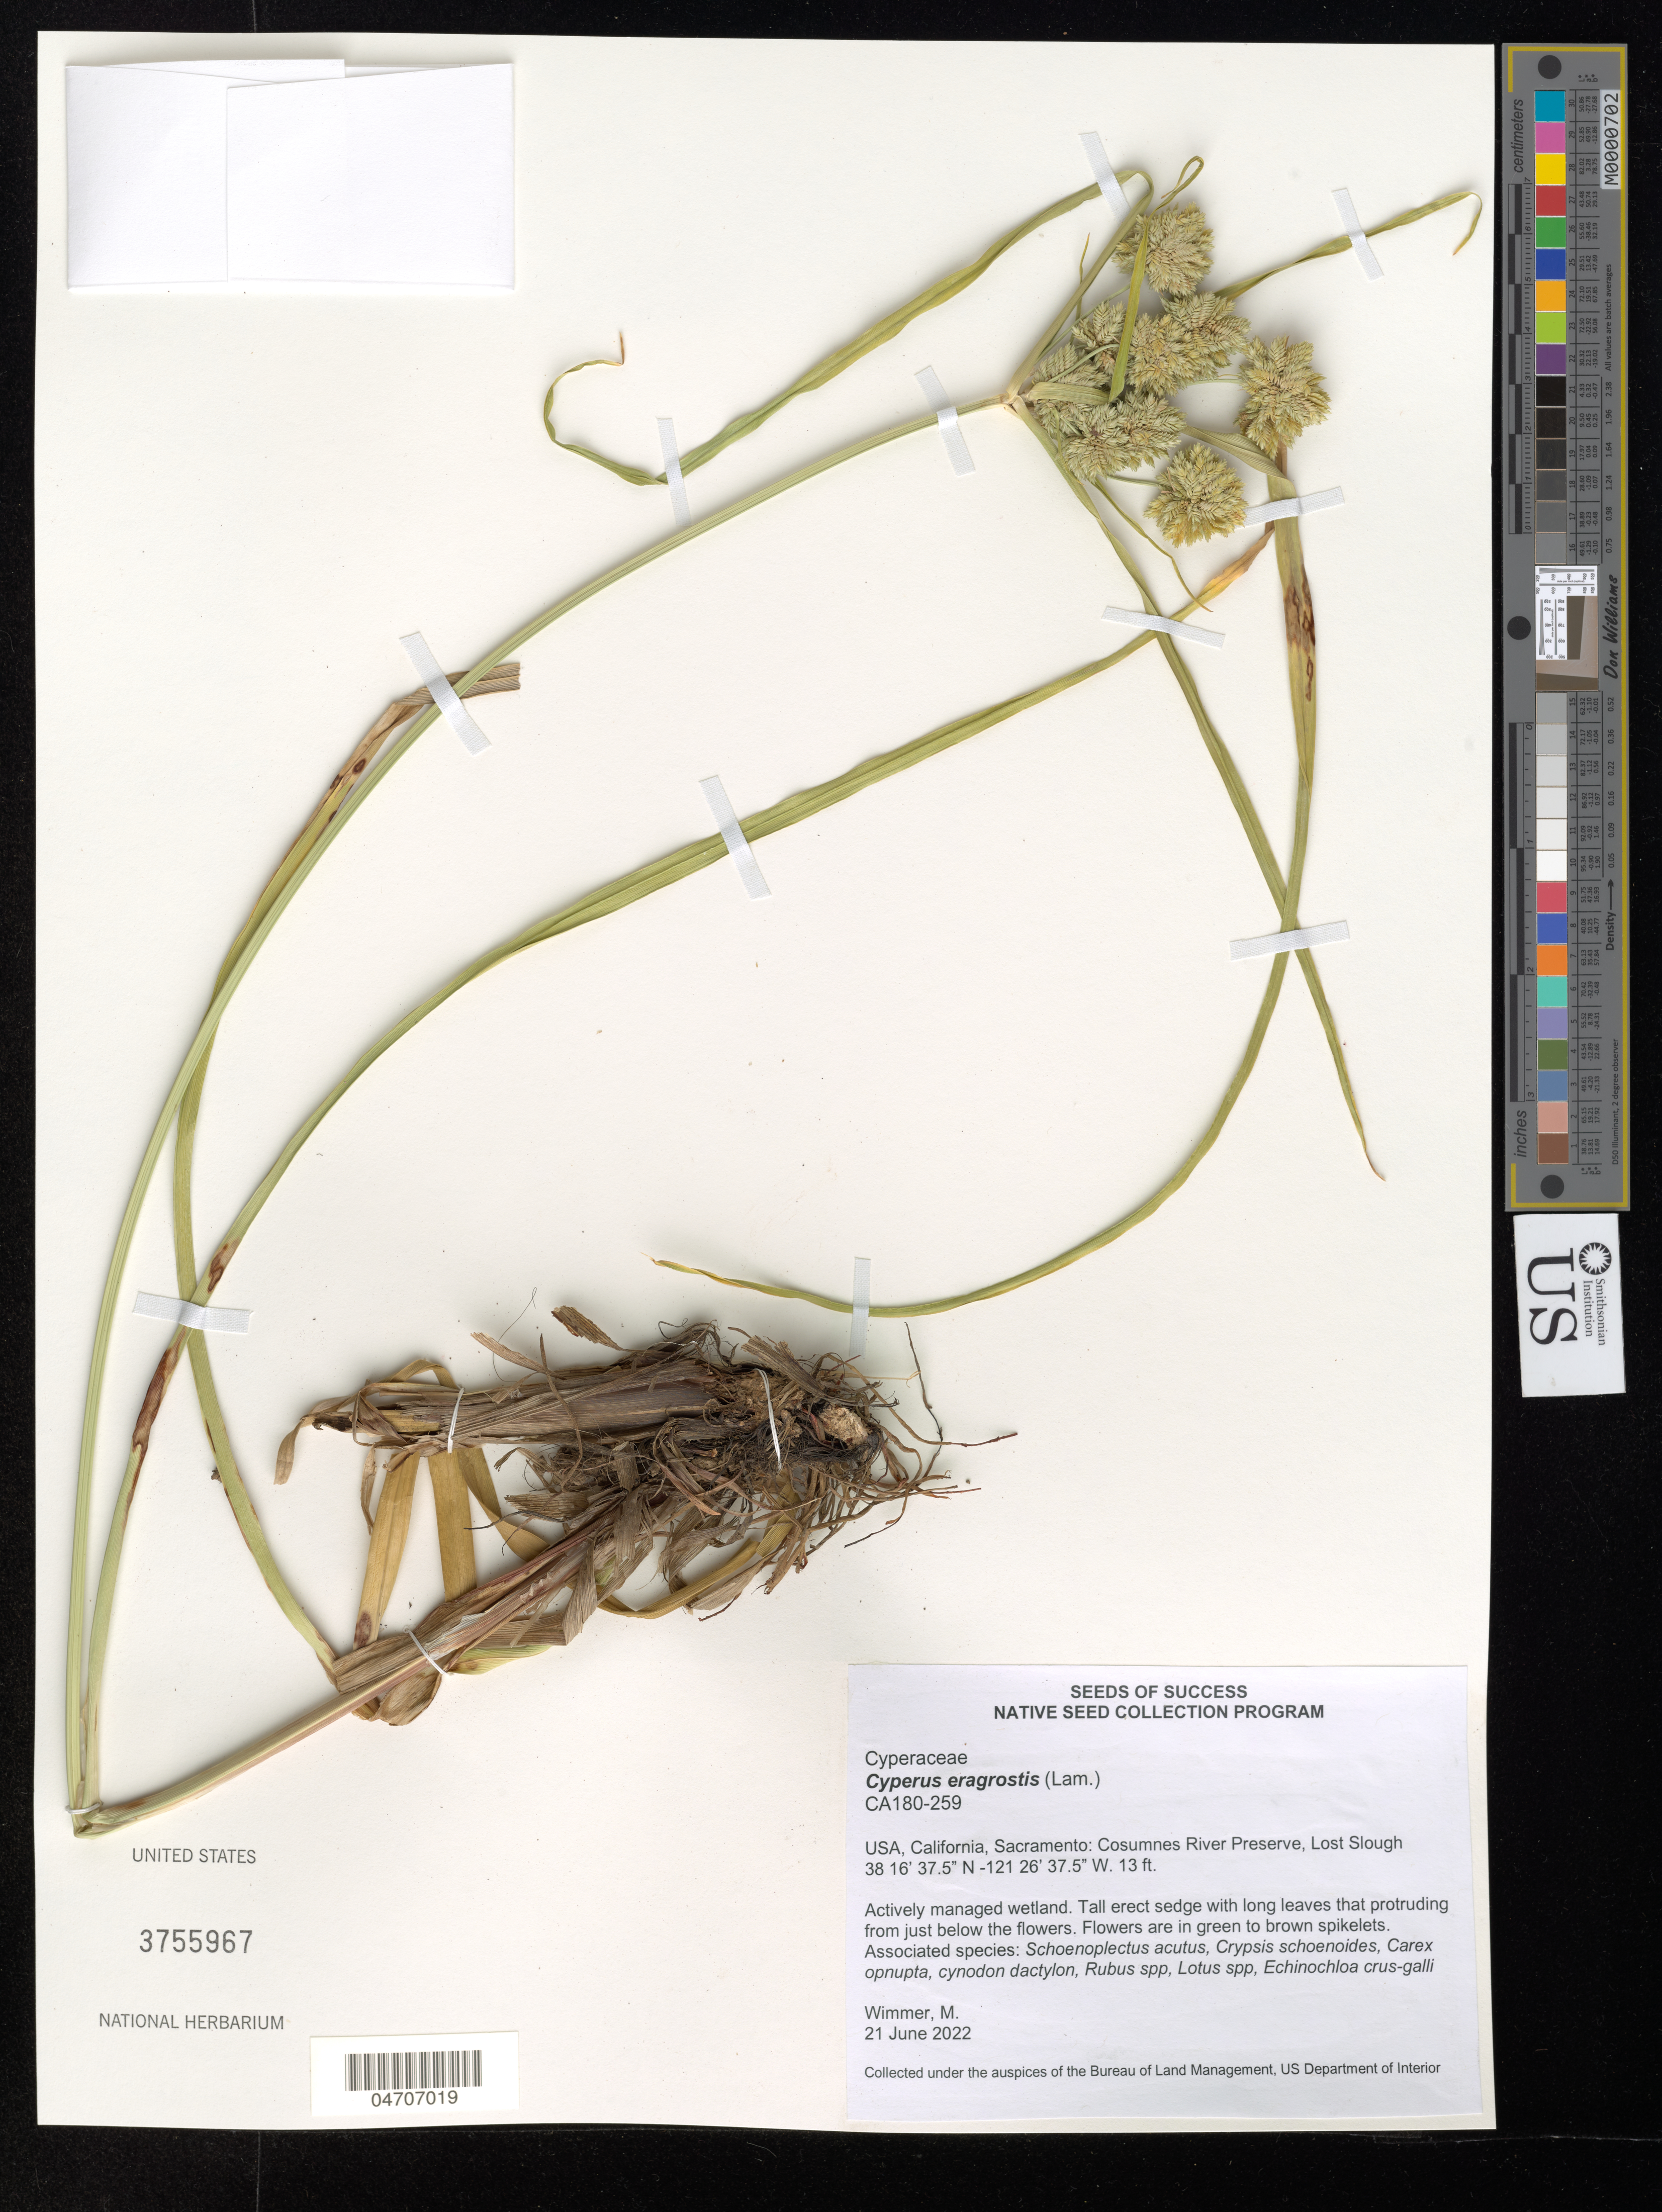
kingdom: Plantae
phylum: Tracheophyta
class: Liliopsida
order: Poales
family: Cyperaceae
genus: Cyperus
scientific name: Cyperus eragrostis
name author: Lam.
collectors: E. Guerra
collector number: CA180-259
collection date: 2022-06-21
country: United States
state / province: California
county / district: Sacramento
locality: Sacramento: Cosumnes River Preserve, Lost Slough.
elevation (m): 4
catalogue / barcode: US 3755967